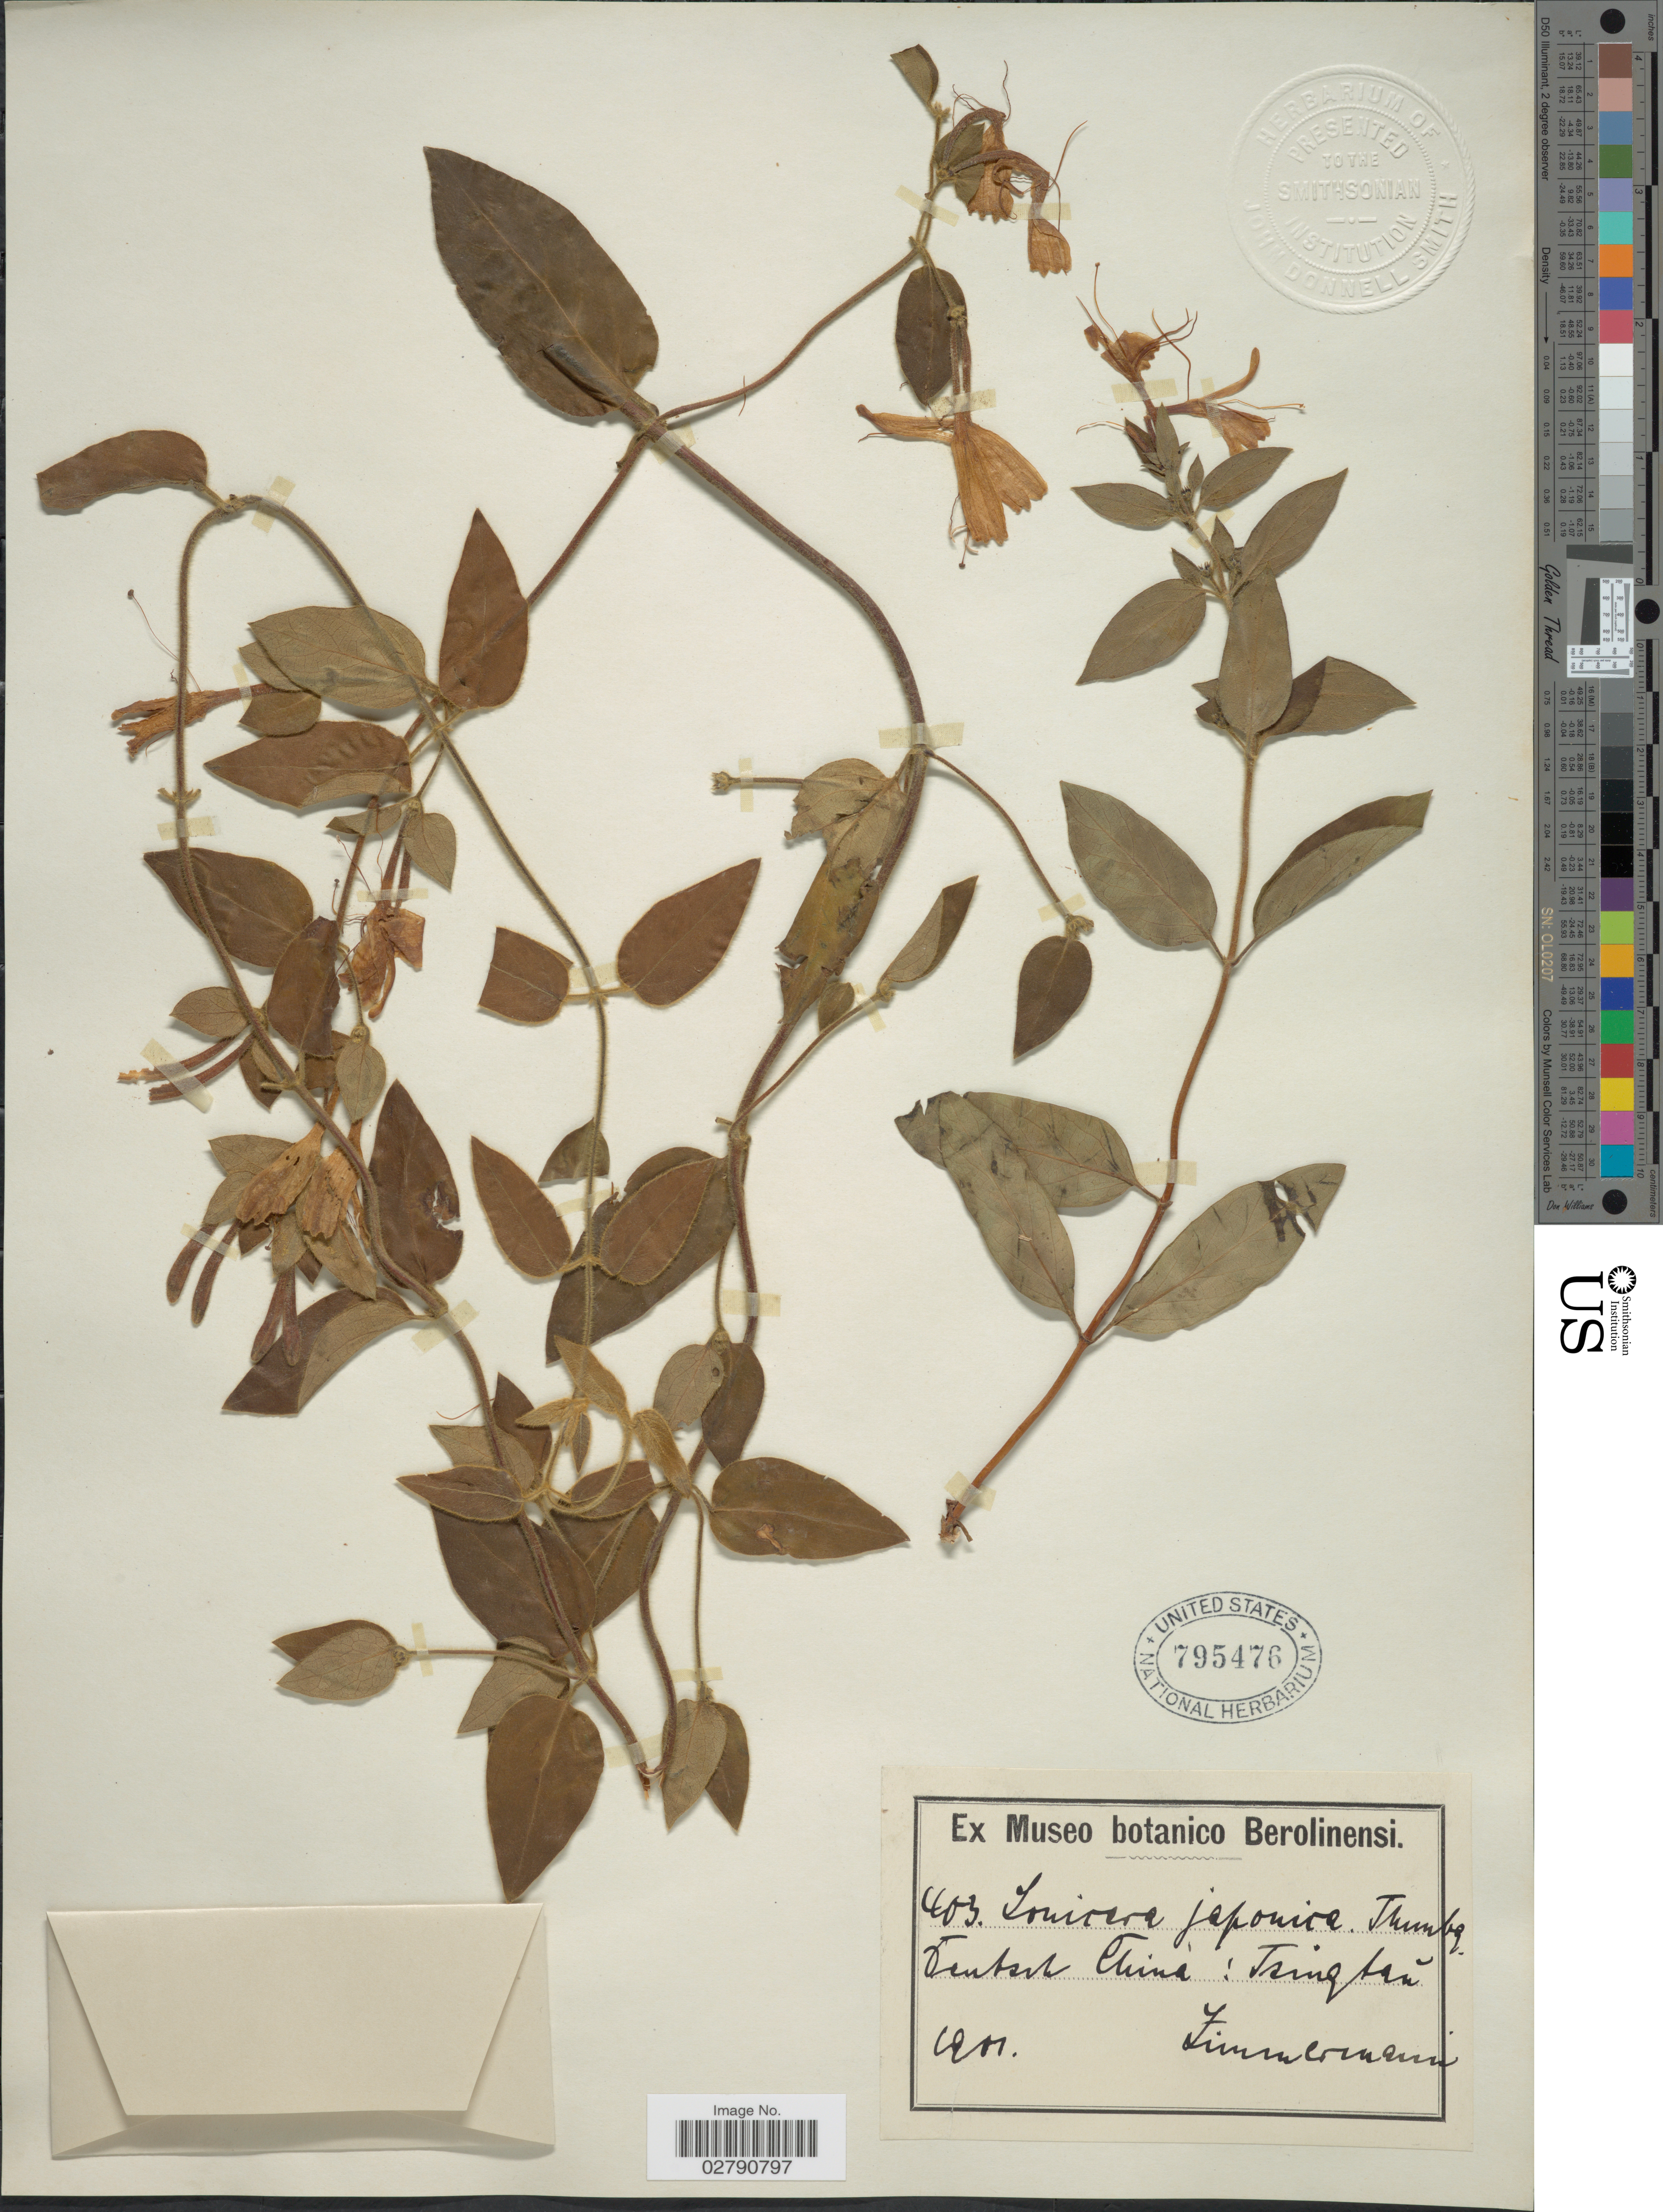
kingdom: Plantae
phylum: Tracheophyta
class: Magnoliopsida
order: Dipsacales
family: Caprifoliaceae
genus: Lonicera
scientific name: Lonicera japonica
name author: Thunb.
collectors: -. Zimmermann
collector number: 403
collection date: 1901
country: China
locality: Central China: Tsingtau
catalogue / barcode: US 795476